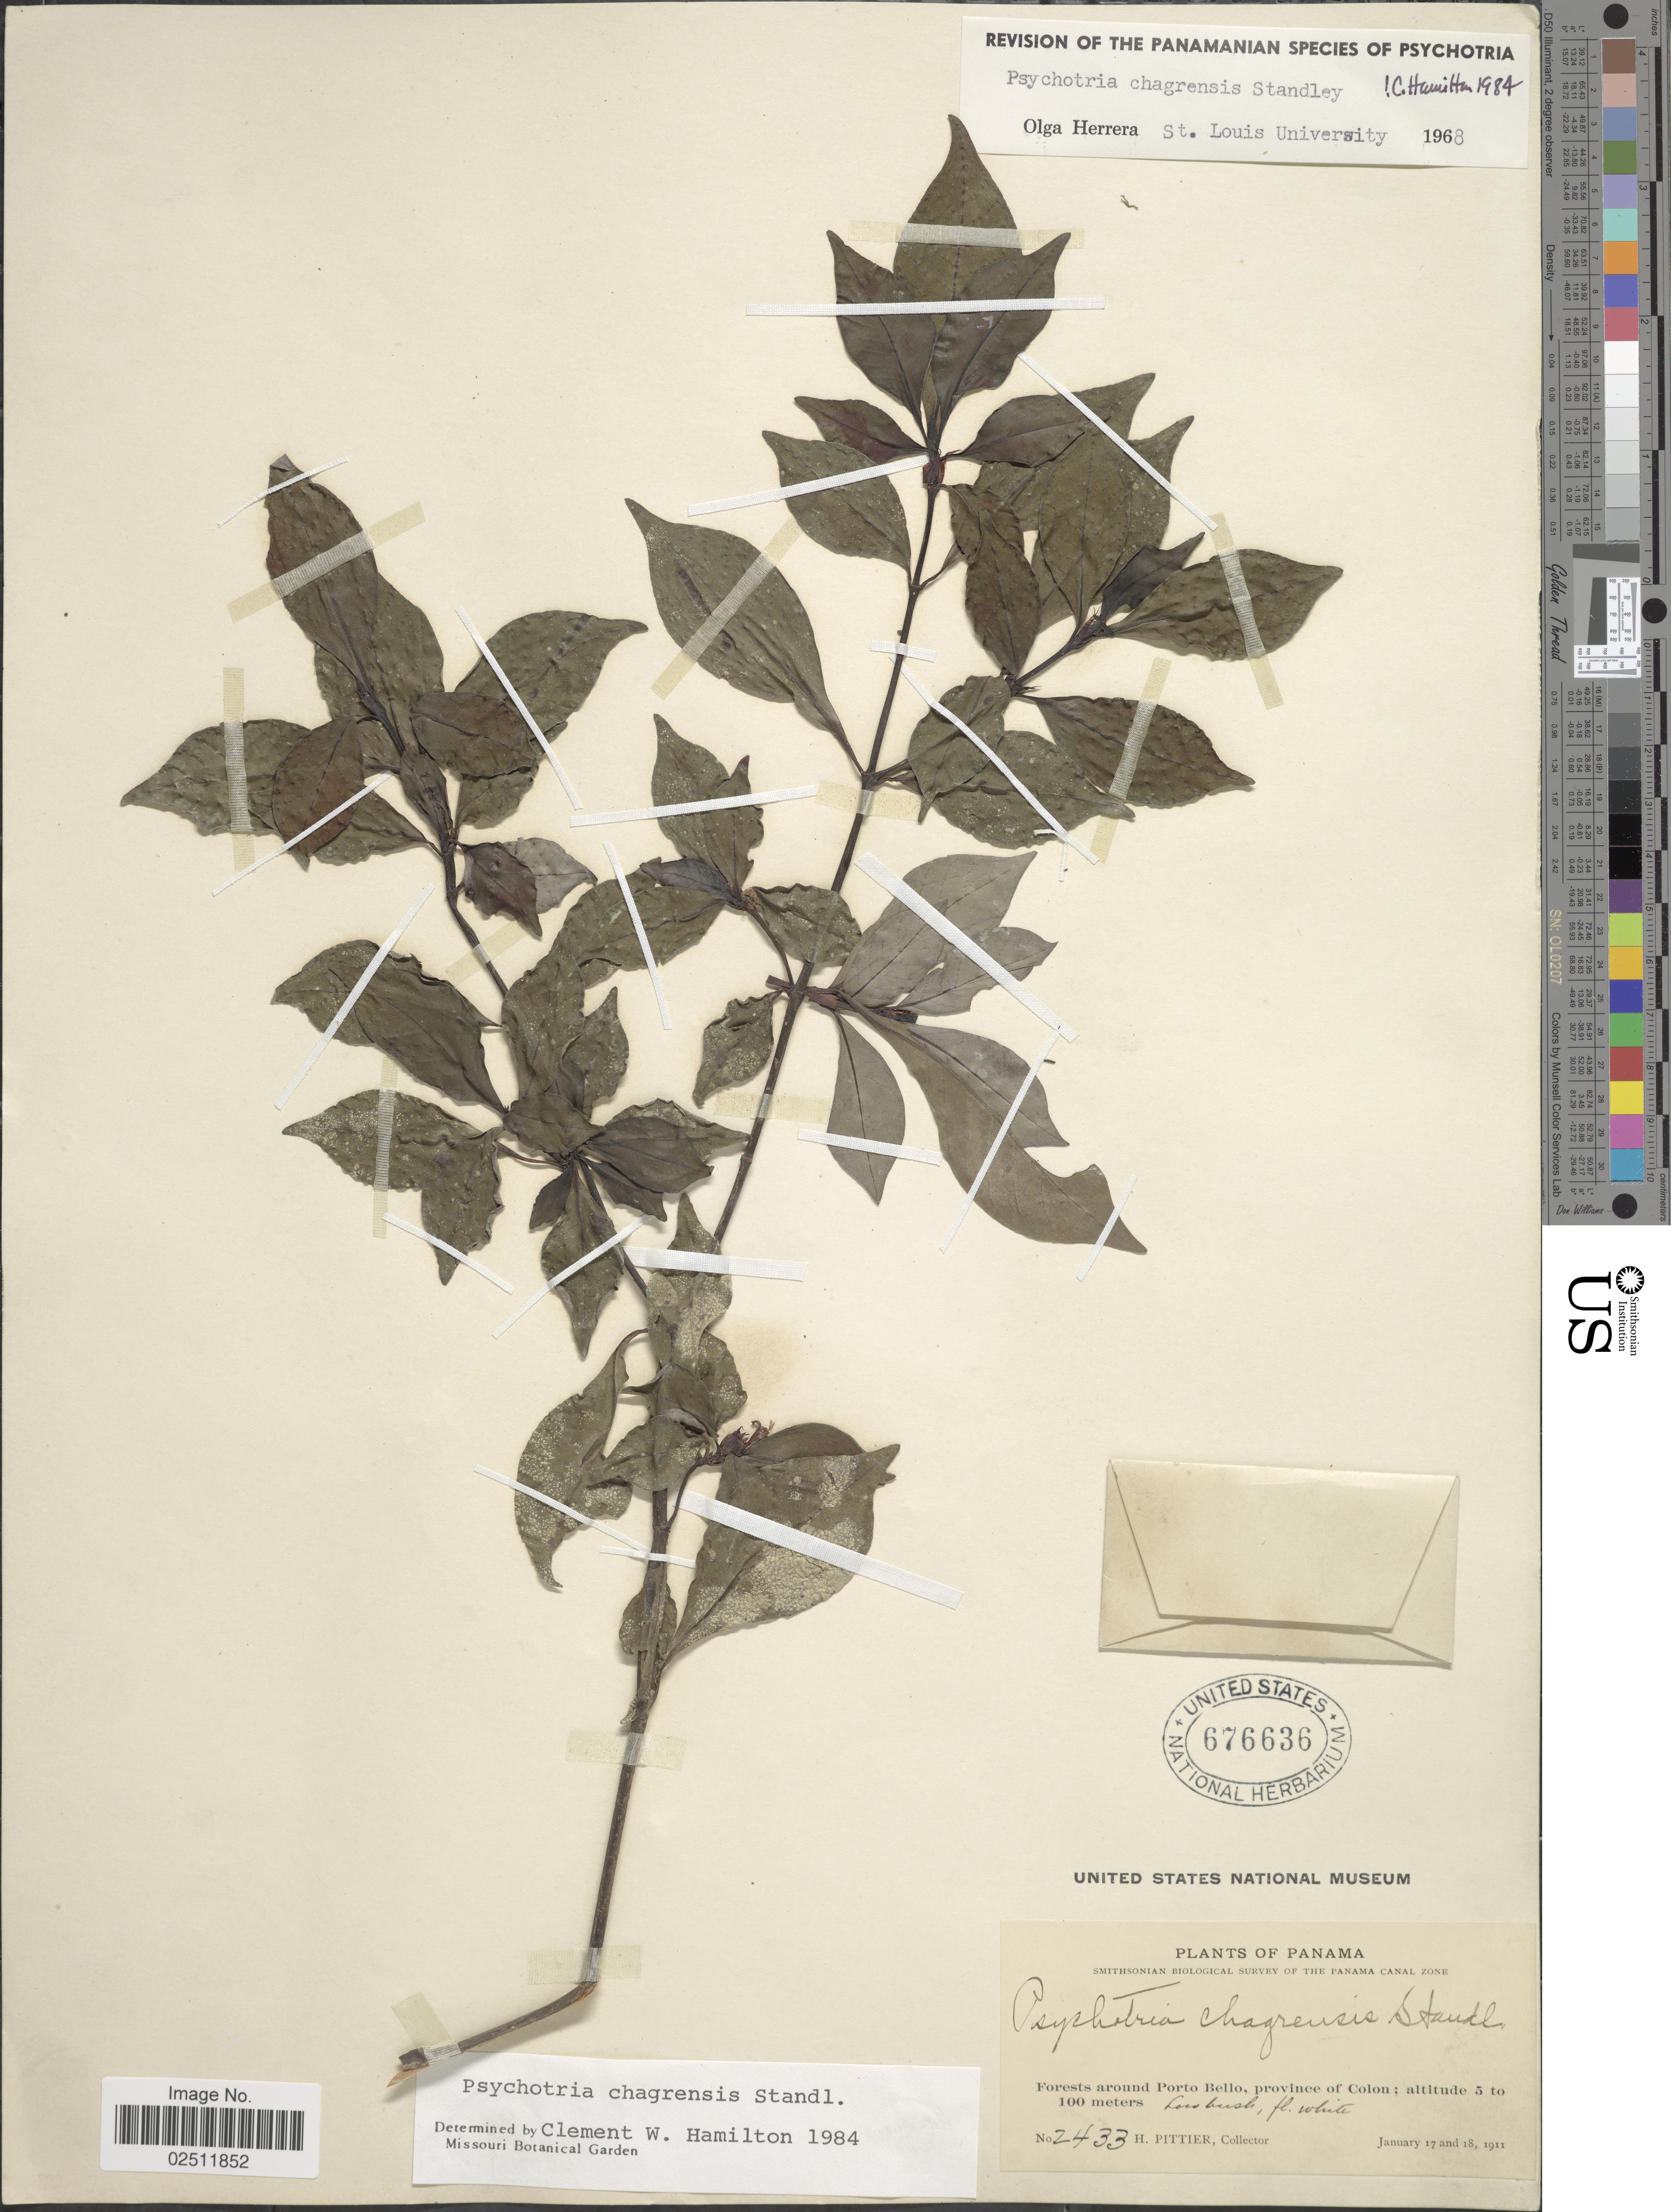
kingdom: Plantae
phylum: Tracheophyta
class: Magnoliopsida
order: Gentianales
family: Rubiaceae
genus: Psychotria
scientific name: Psychotria chagrensis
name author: Standl.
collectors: H. F. Pittier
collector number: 2433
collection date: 1911-01-17/1911-01-18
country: Panama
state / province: Colón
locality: Panama Canal Zone. Forests around Porto Bello.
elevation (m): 5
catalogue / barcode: US 676636